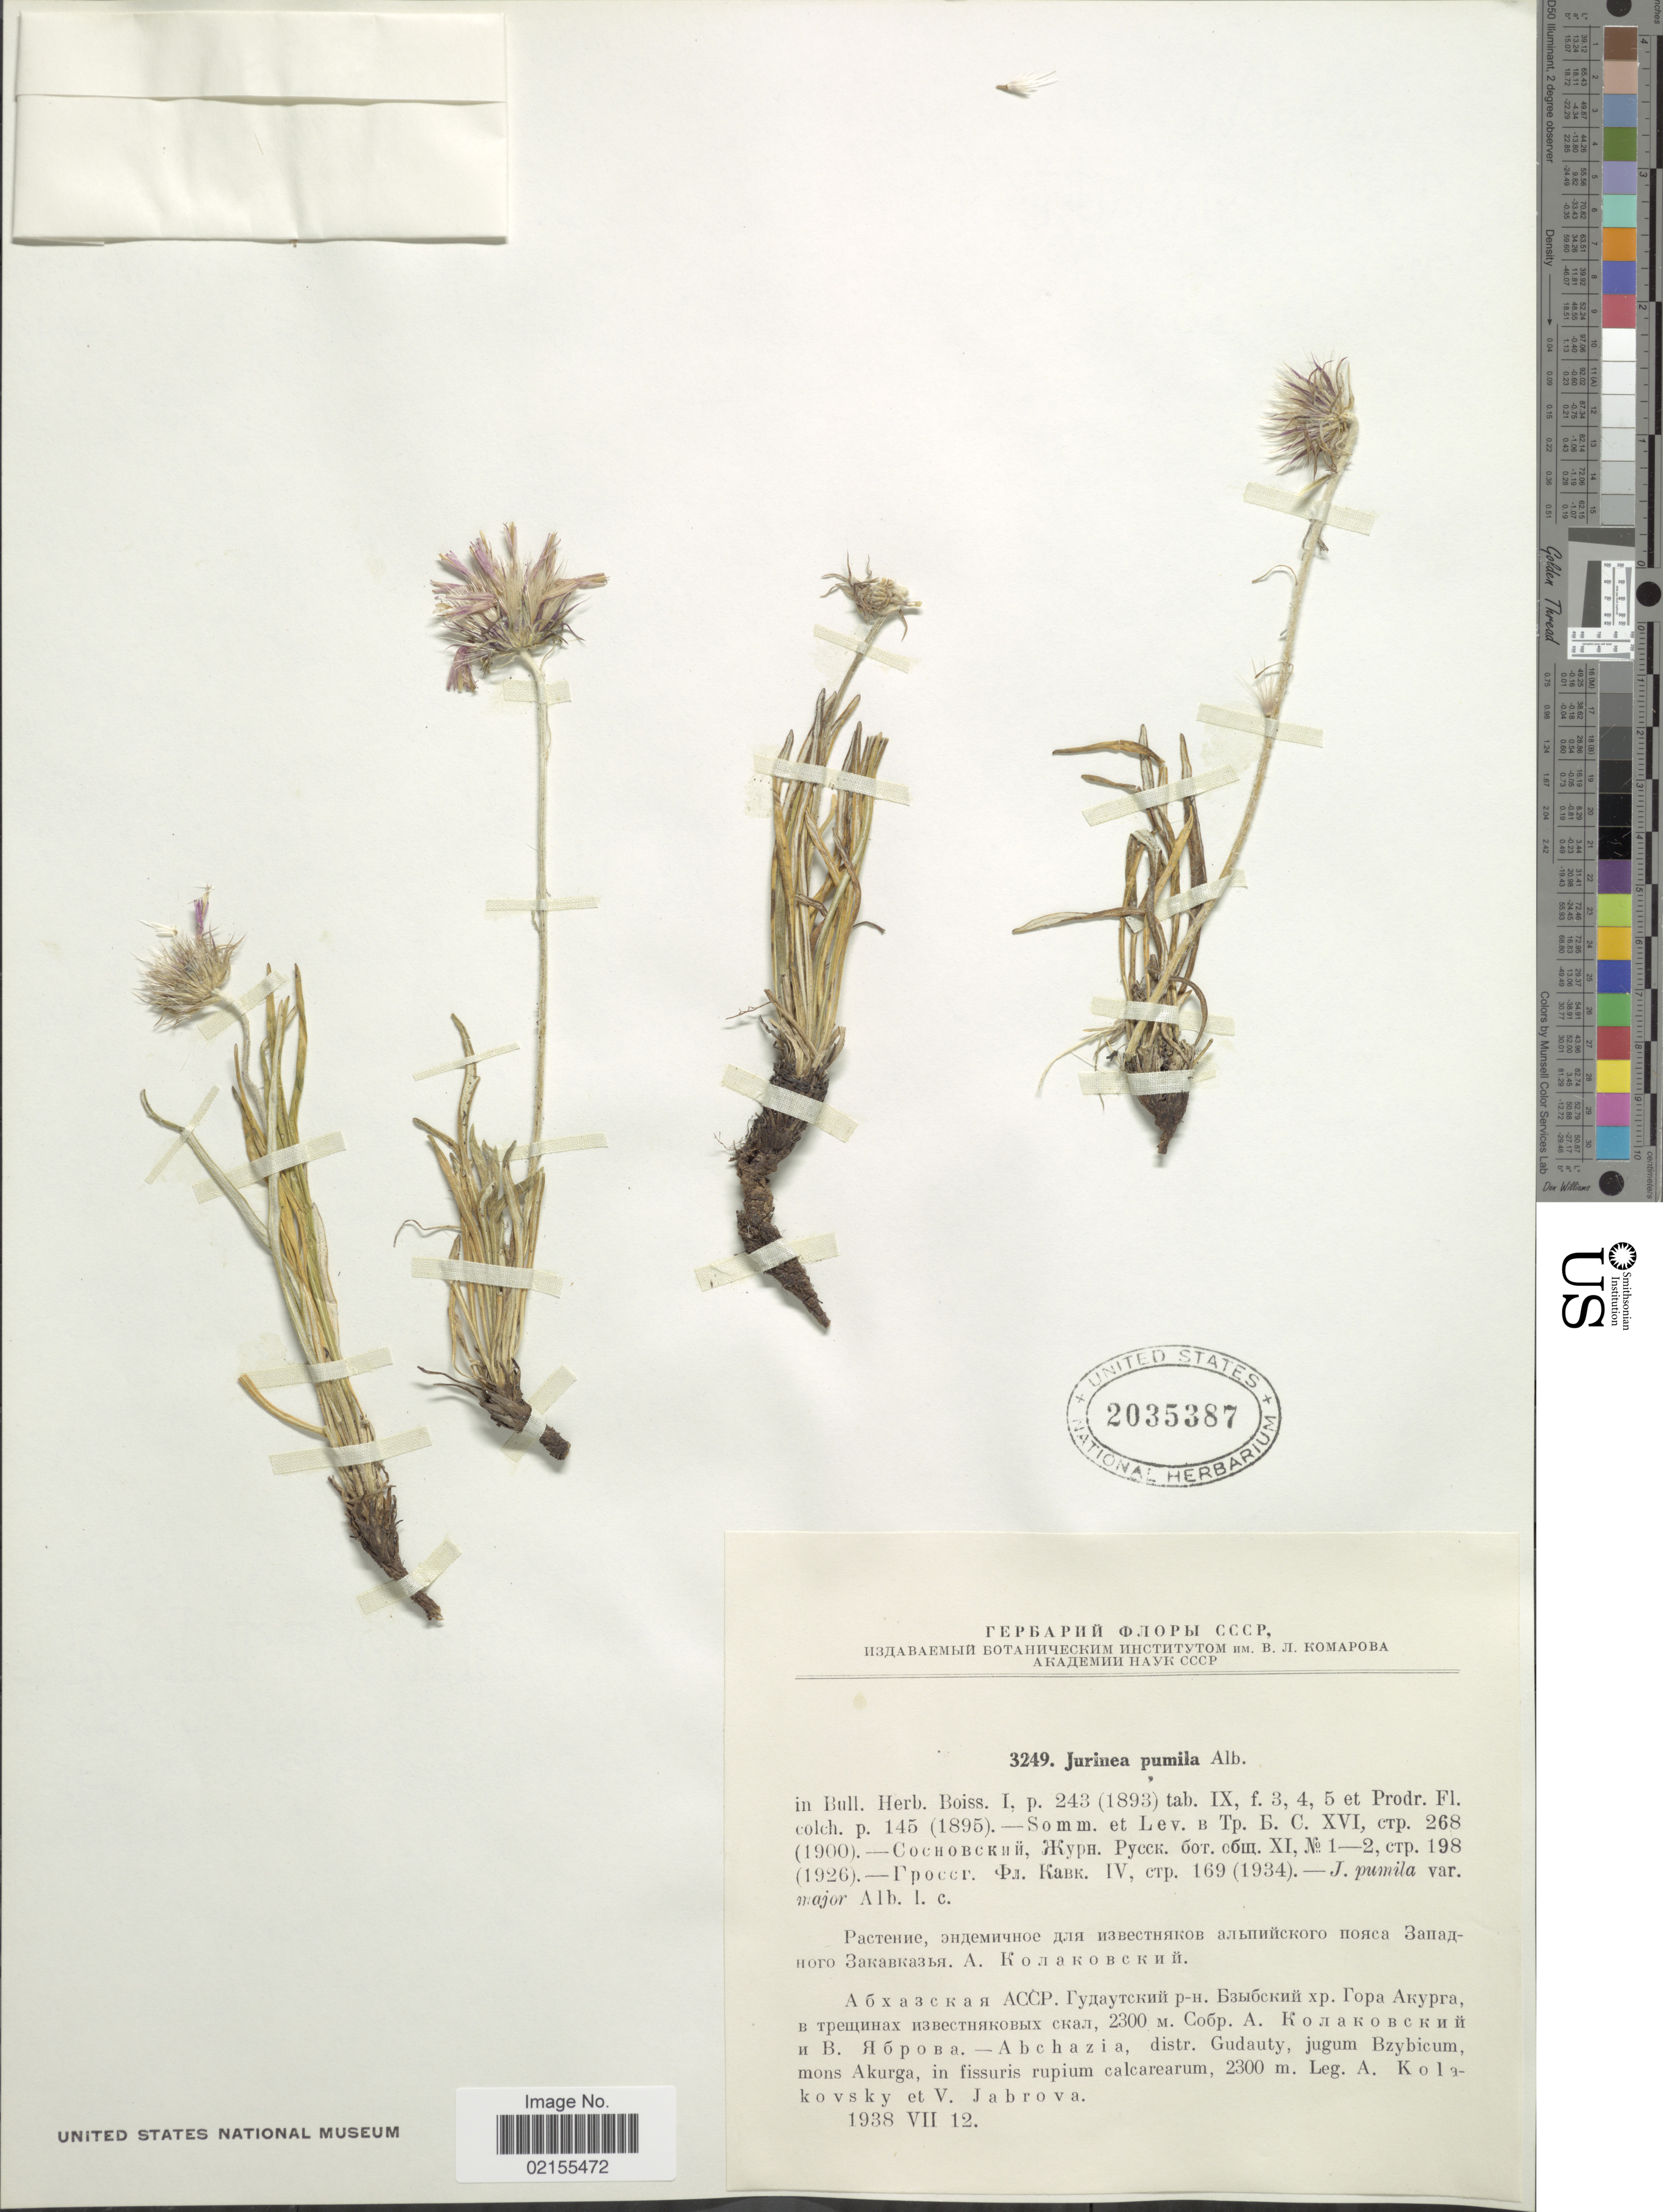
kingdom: Plantae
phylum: Tracheophyta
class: Magnoliopsida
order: Asterales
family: Asteraceae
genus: Jurinea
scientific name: Jurinea pumila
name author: Albov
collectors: A. Kolakovsky & V. Jabrova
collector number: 3249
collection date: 1938-07-12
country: Georgia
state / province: Abkhazia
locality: Abchazia, distr. Gudauty, jugum Bzybicum, mons Akurga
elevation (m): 2300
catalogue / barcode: US 2035387